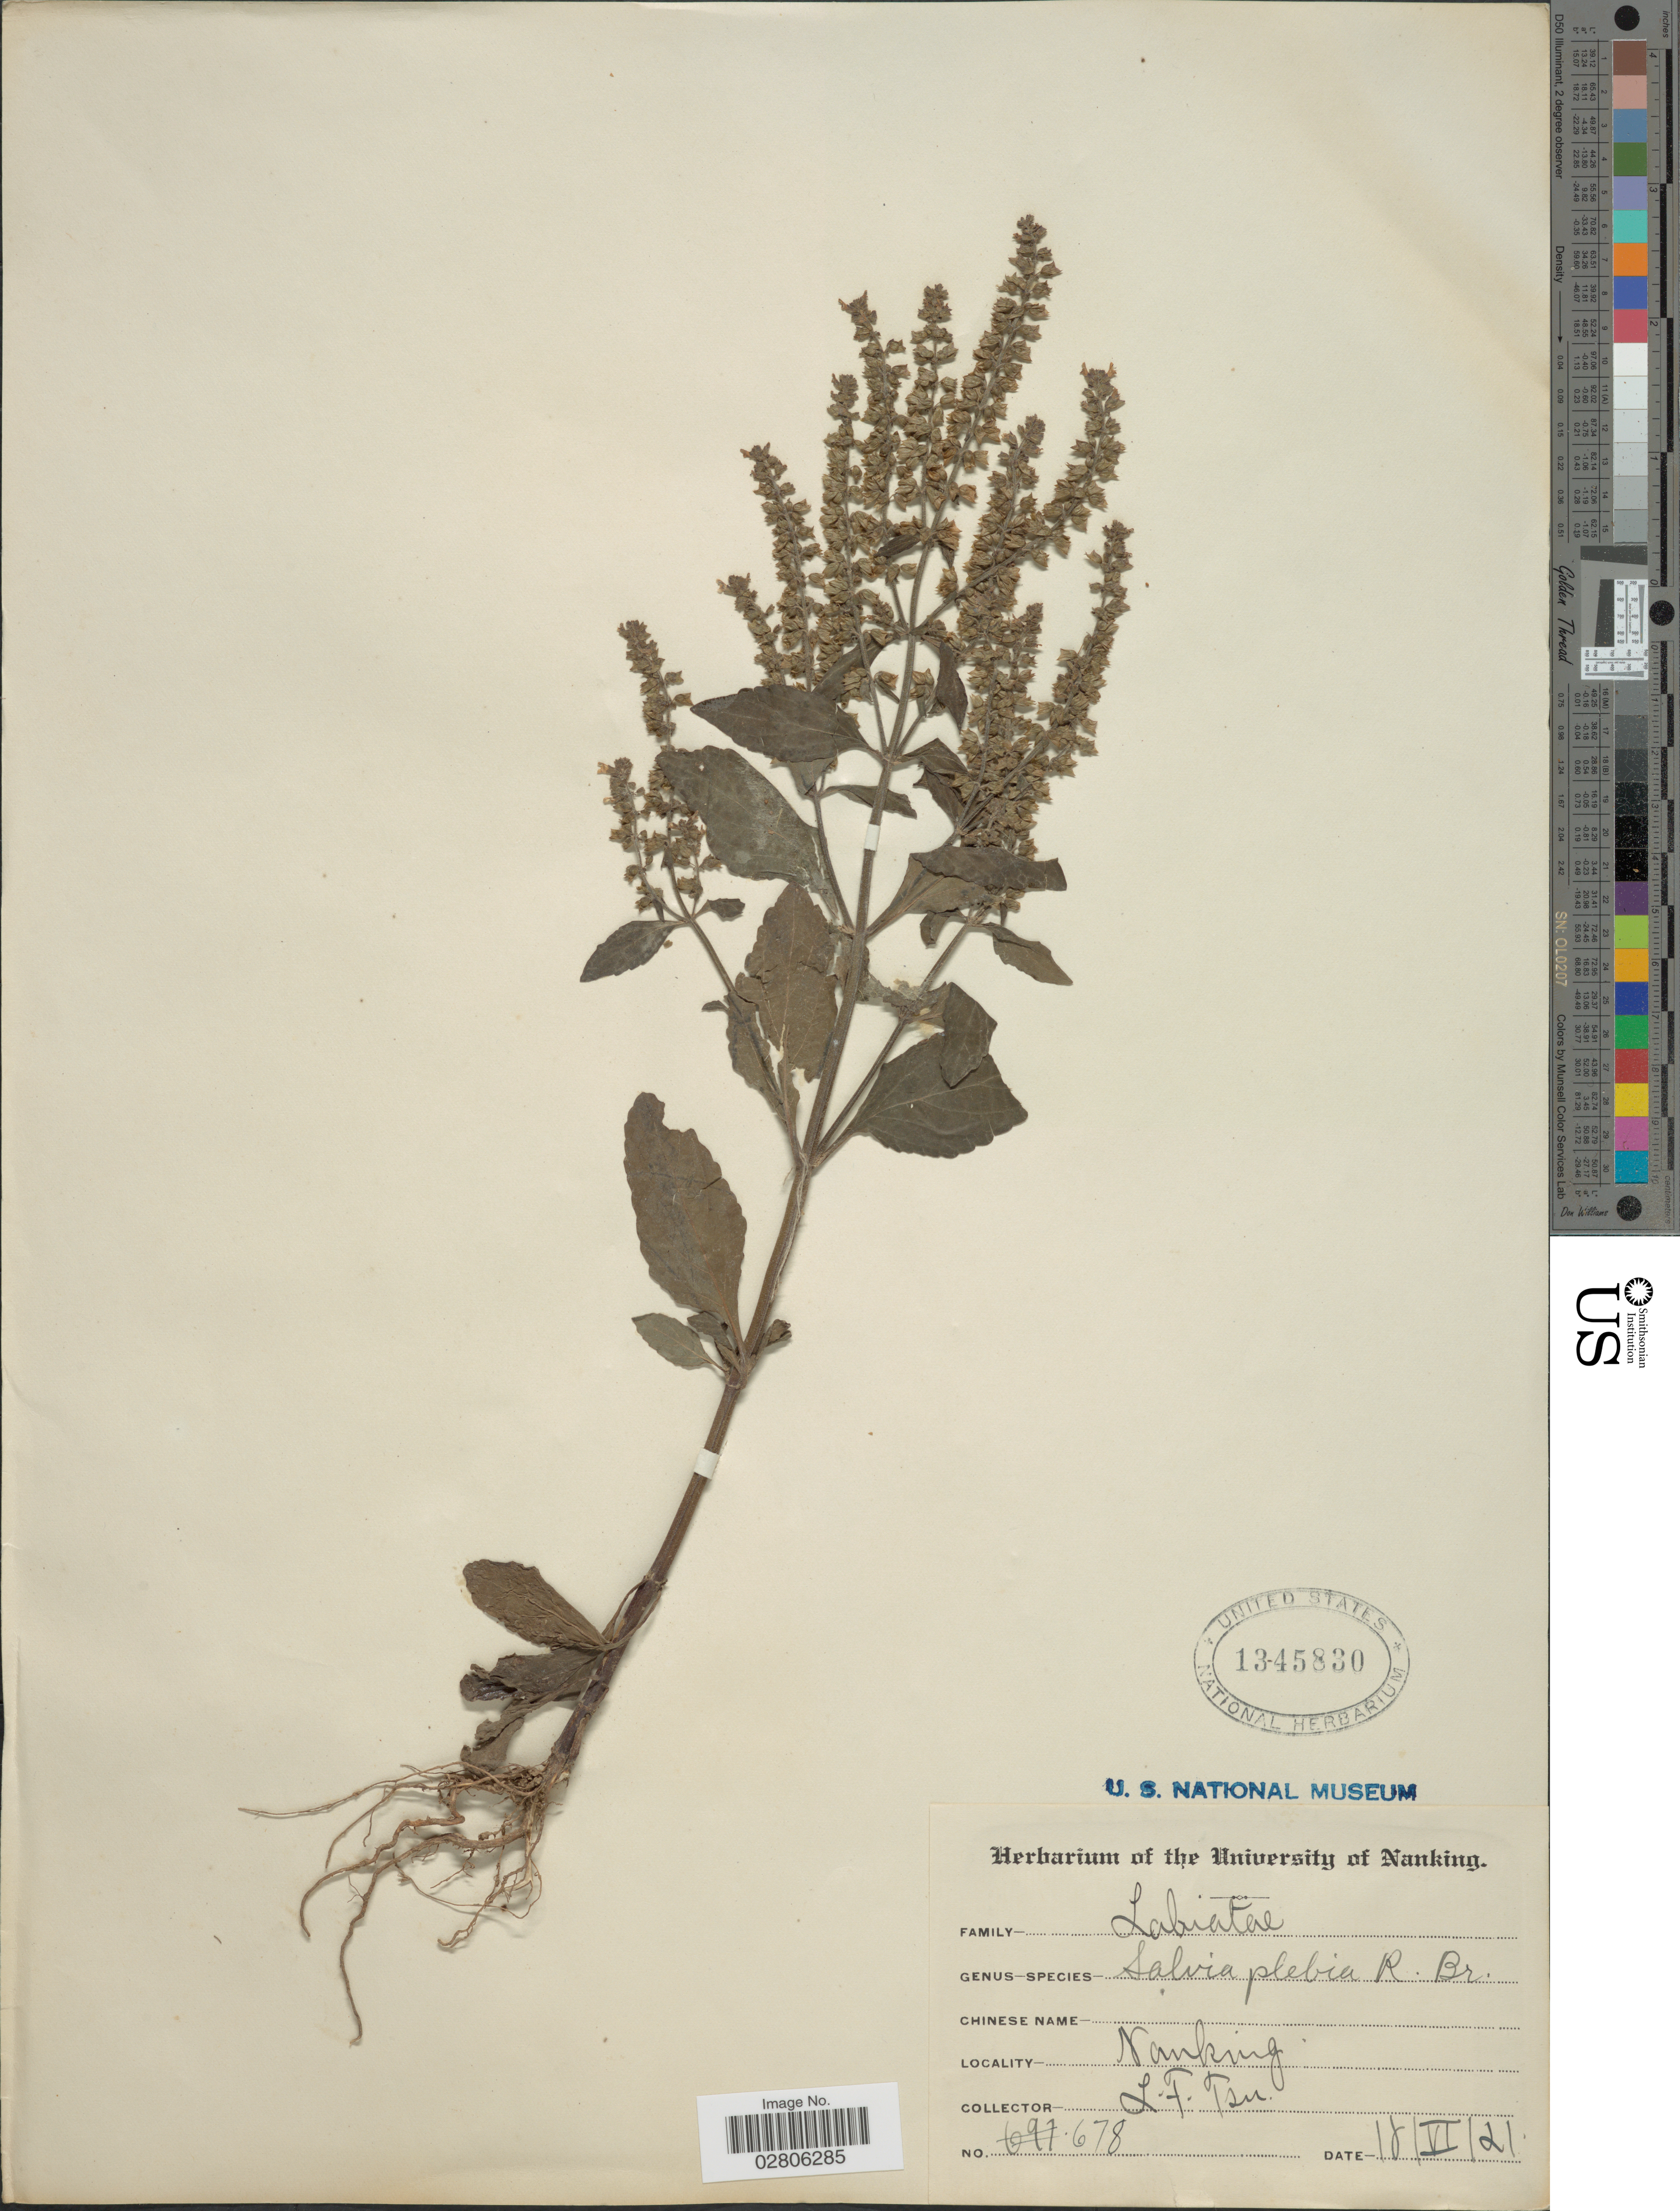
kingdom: Plantae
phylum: Tracheophyta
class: Magnoliopsida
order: Lamiales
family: Lamiaceae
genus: Salvia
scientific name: Salvia plebeia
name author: R. Br.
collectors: L. Tsu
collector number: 678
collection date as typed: Transcribed d/m/y: 18/6/21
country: China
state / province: Jiangsu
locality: Nanking.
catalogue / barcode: US 1345830